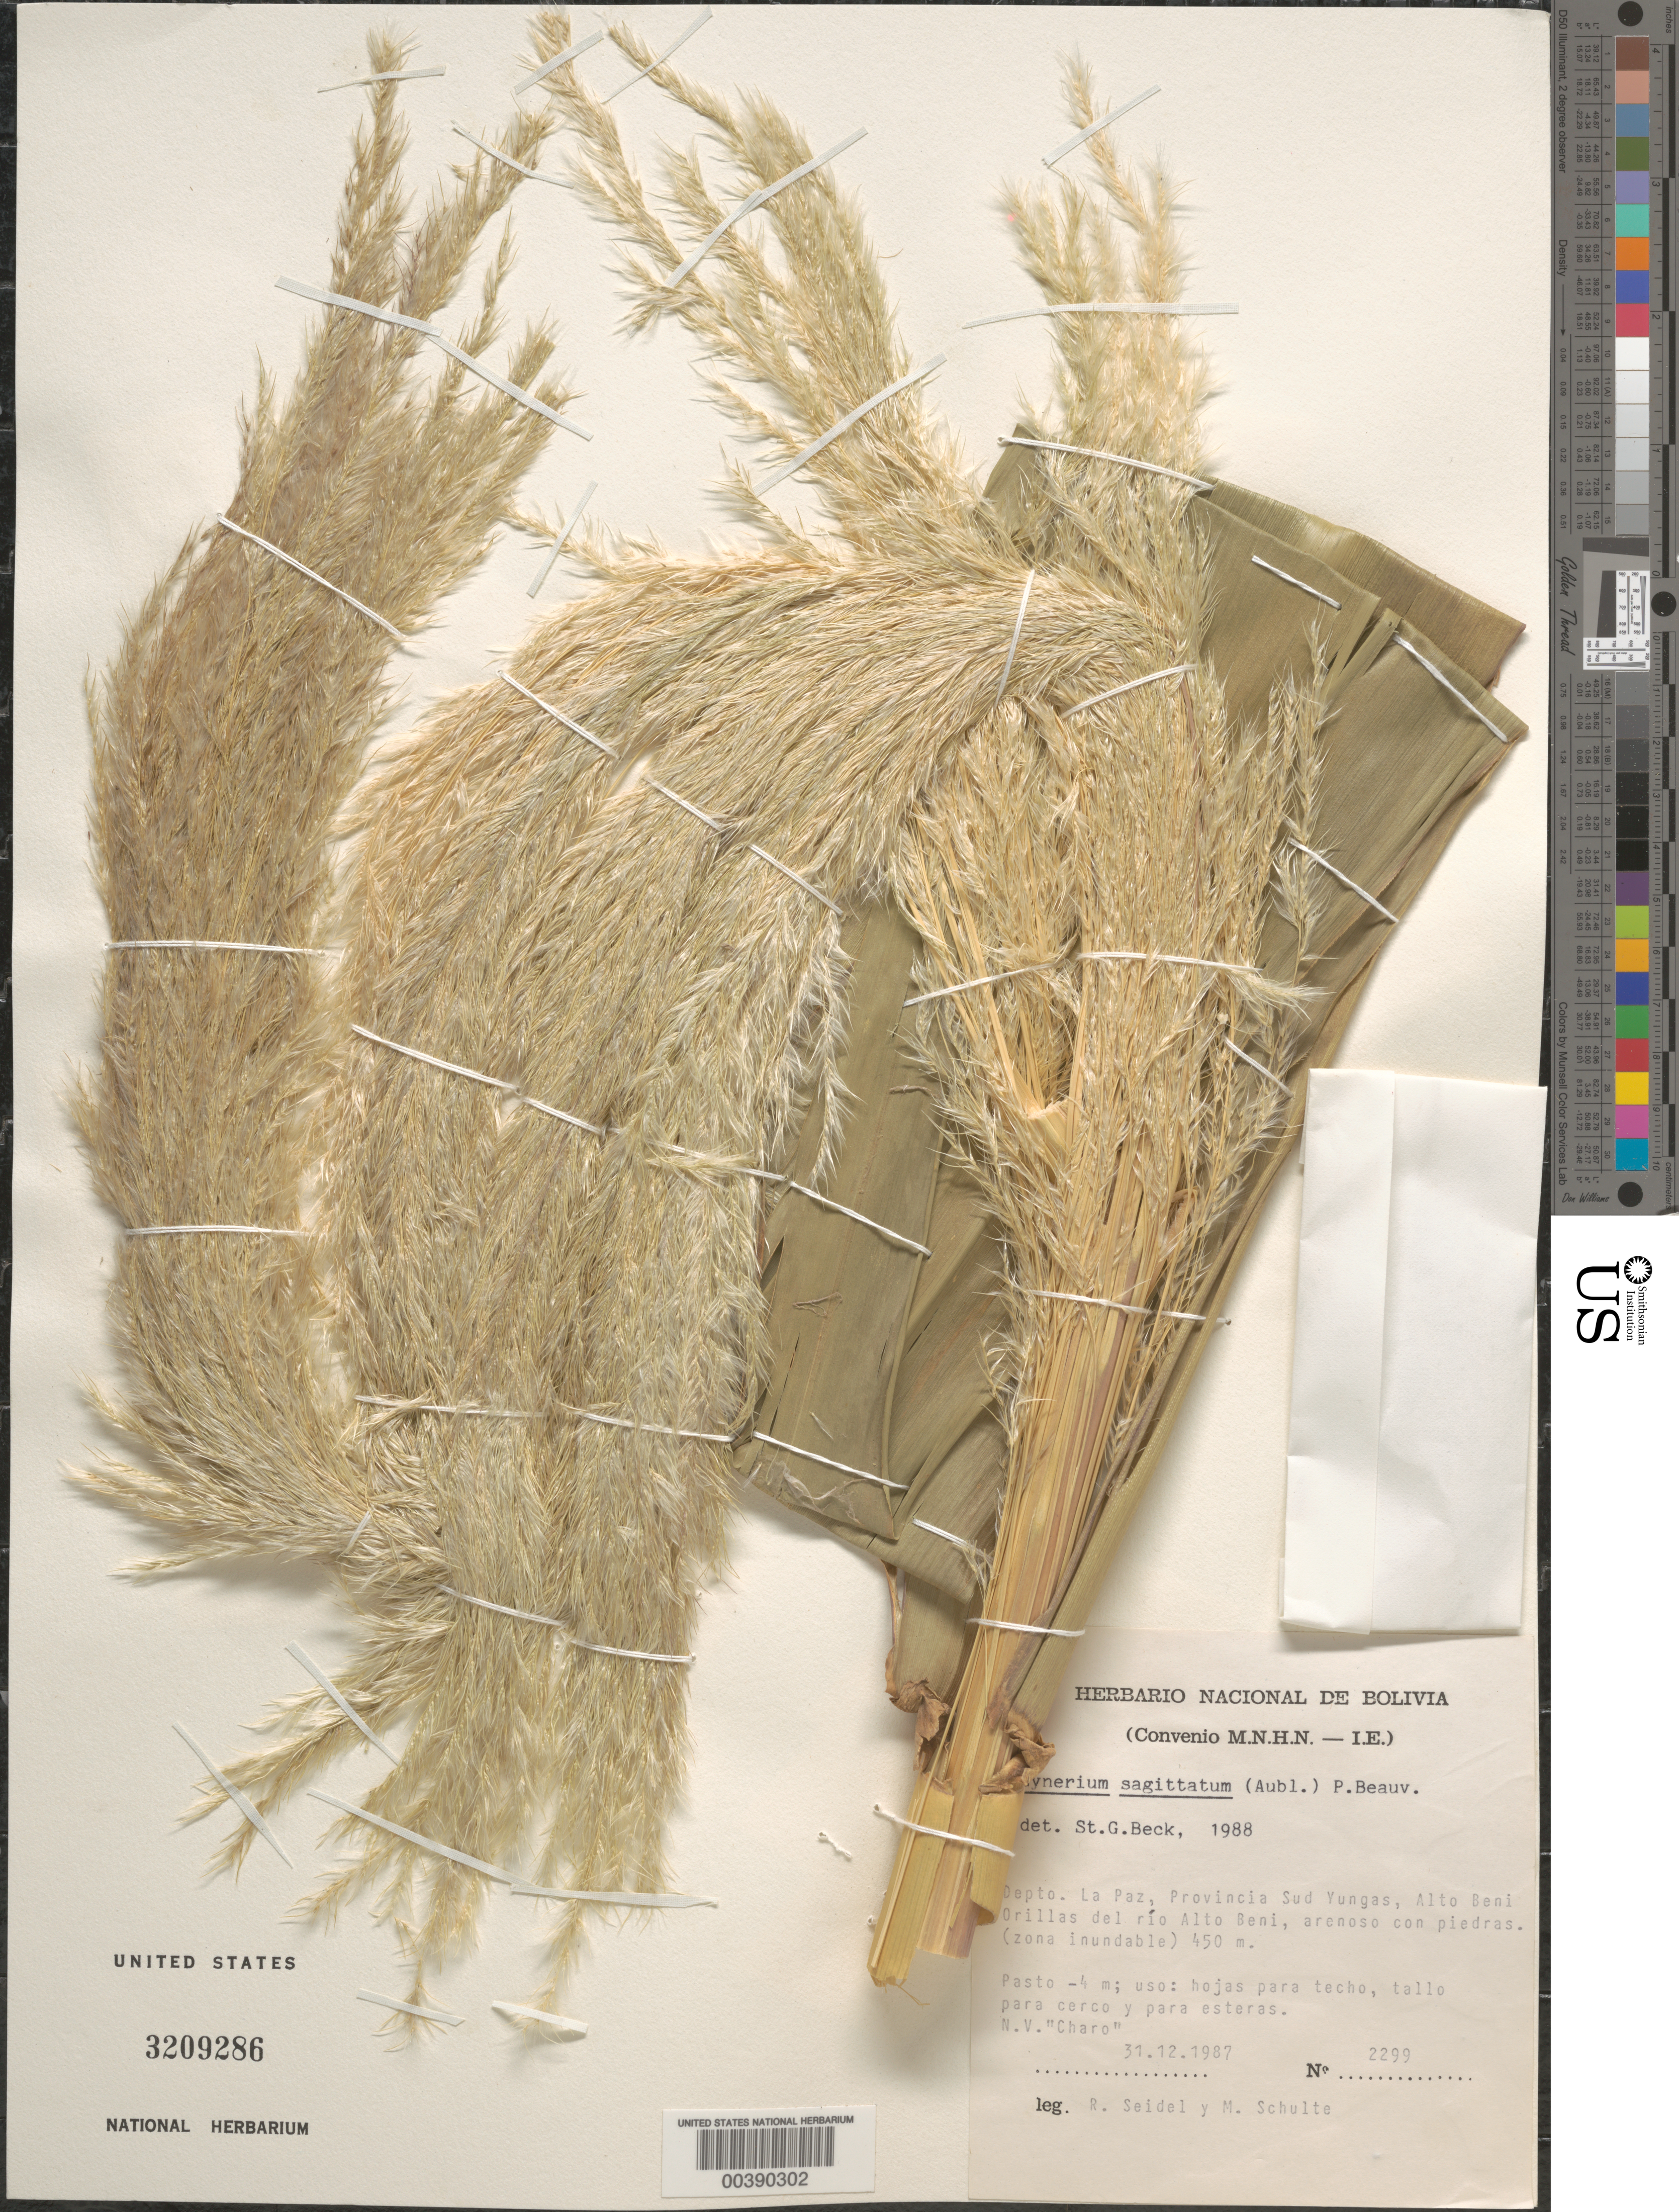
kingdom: Plantae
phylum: Tracheophyta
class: Liliopsida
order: Poales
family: Poaceae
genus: Gynerium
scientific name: Gynerium sagittatum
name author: (Aubl.) P. Beauv.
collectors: R. Seidel & M. Schulte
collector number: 2299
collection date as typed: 31 Dec 1987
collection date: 1987-12-31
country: Bolivia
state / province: La Paz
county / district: Sud Yungas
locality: Alto Beni Orilas del Rio Alto Beni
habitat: Arenoso con piedras (zona inaundable)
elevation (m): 450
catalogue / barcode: US 3209286